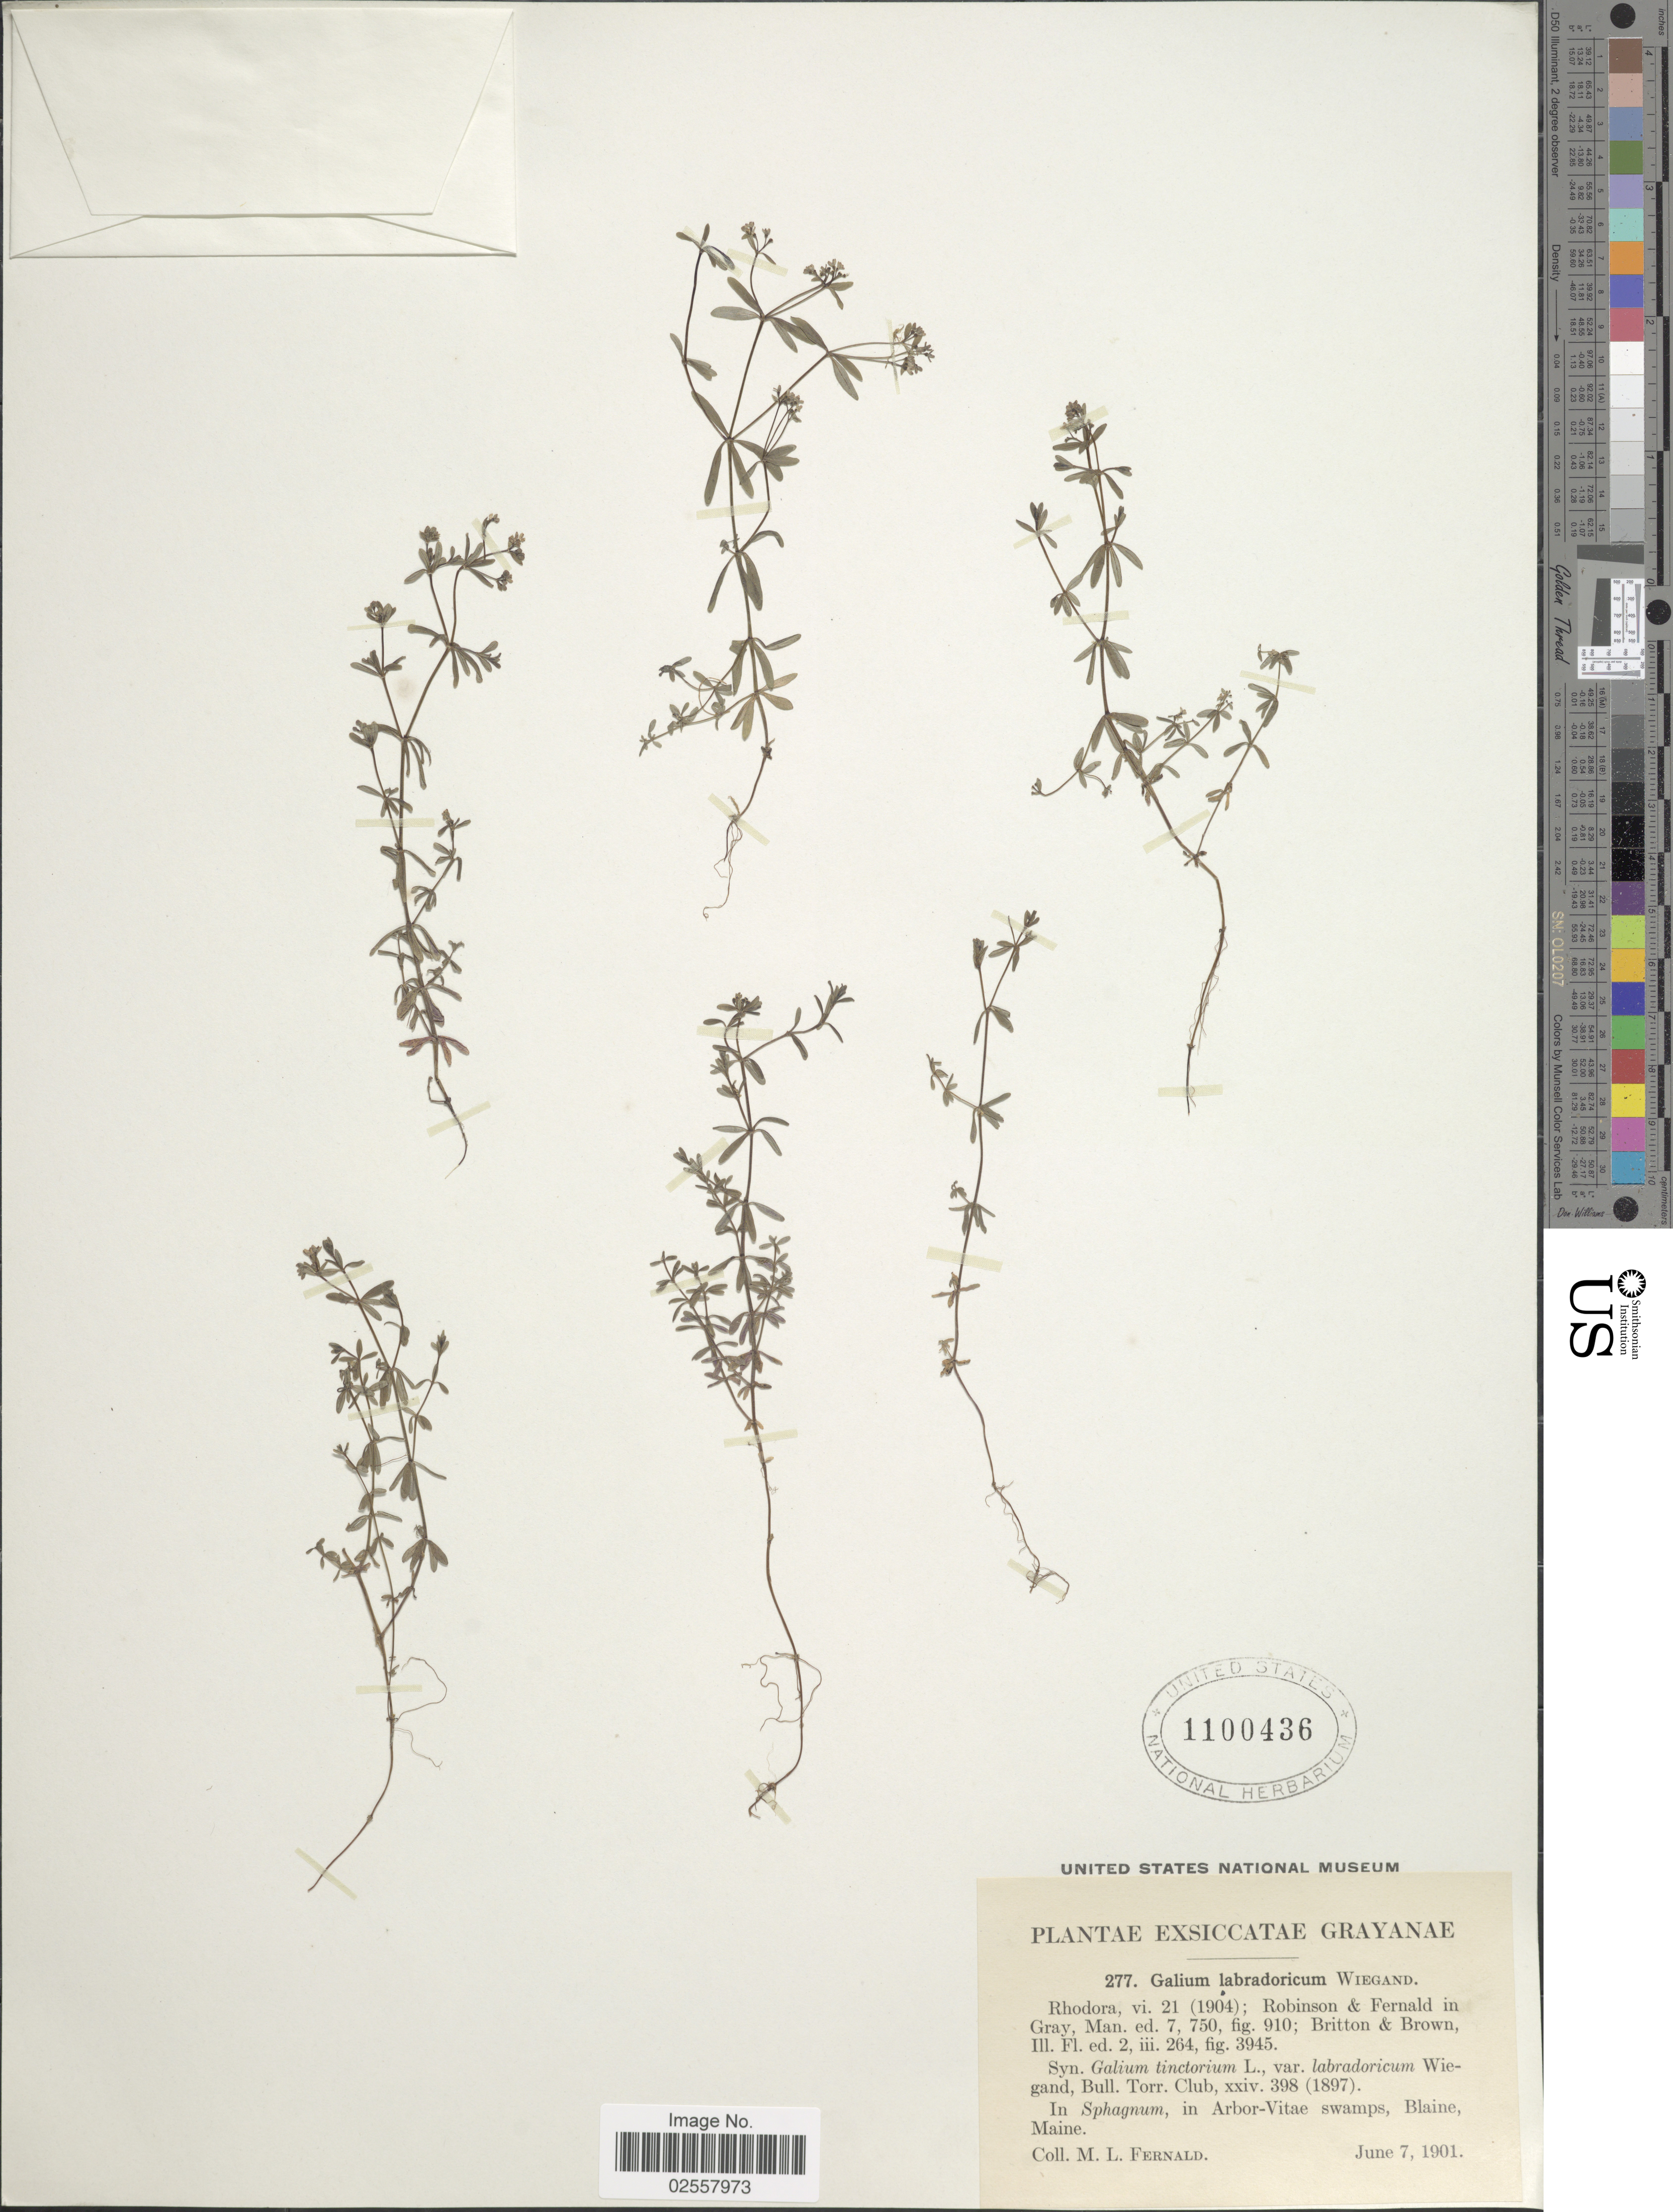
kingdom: Plantae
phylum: Tracheophyta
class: Magnoliopsida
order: Gentianales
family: Rubiaceae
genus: Galium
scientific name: Galium labradoricum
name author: (Wiegand) Wiegand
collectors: M. L. Fernald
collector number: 277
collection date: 1901-06-07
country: United States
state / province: Maine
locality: Grayanae, In Sphagnum, in Arbor-Vitae swamps, Blaine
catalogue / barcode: US 1100436